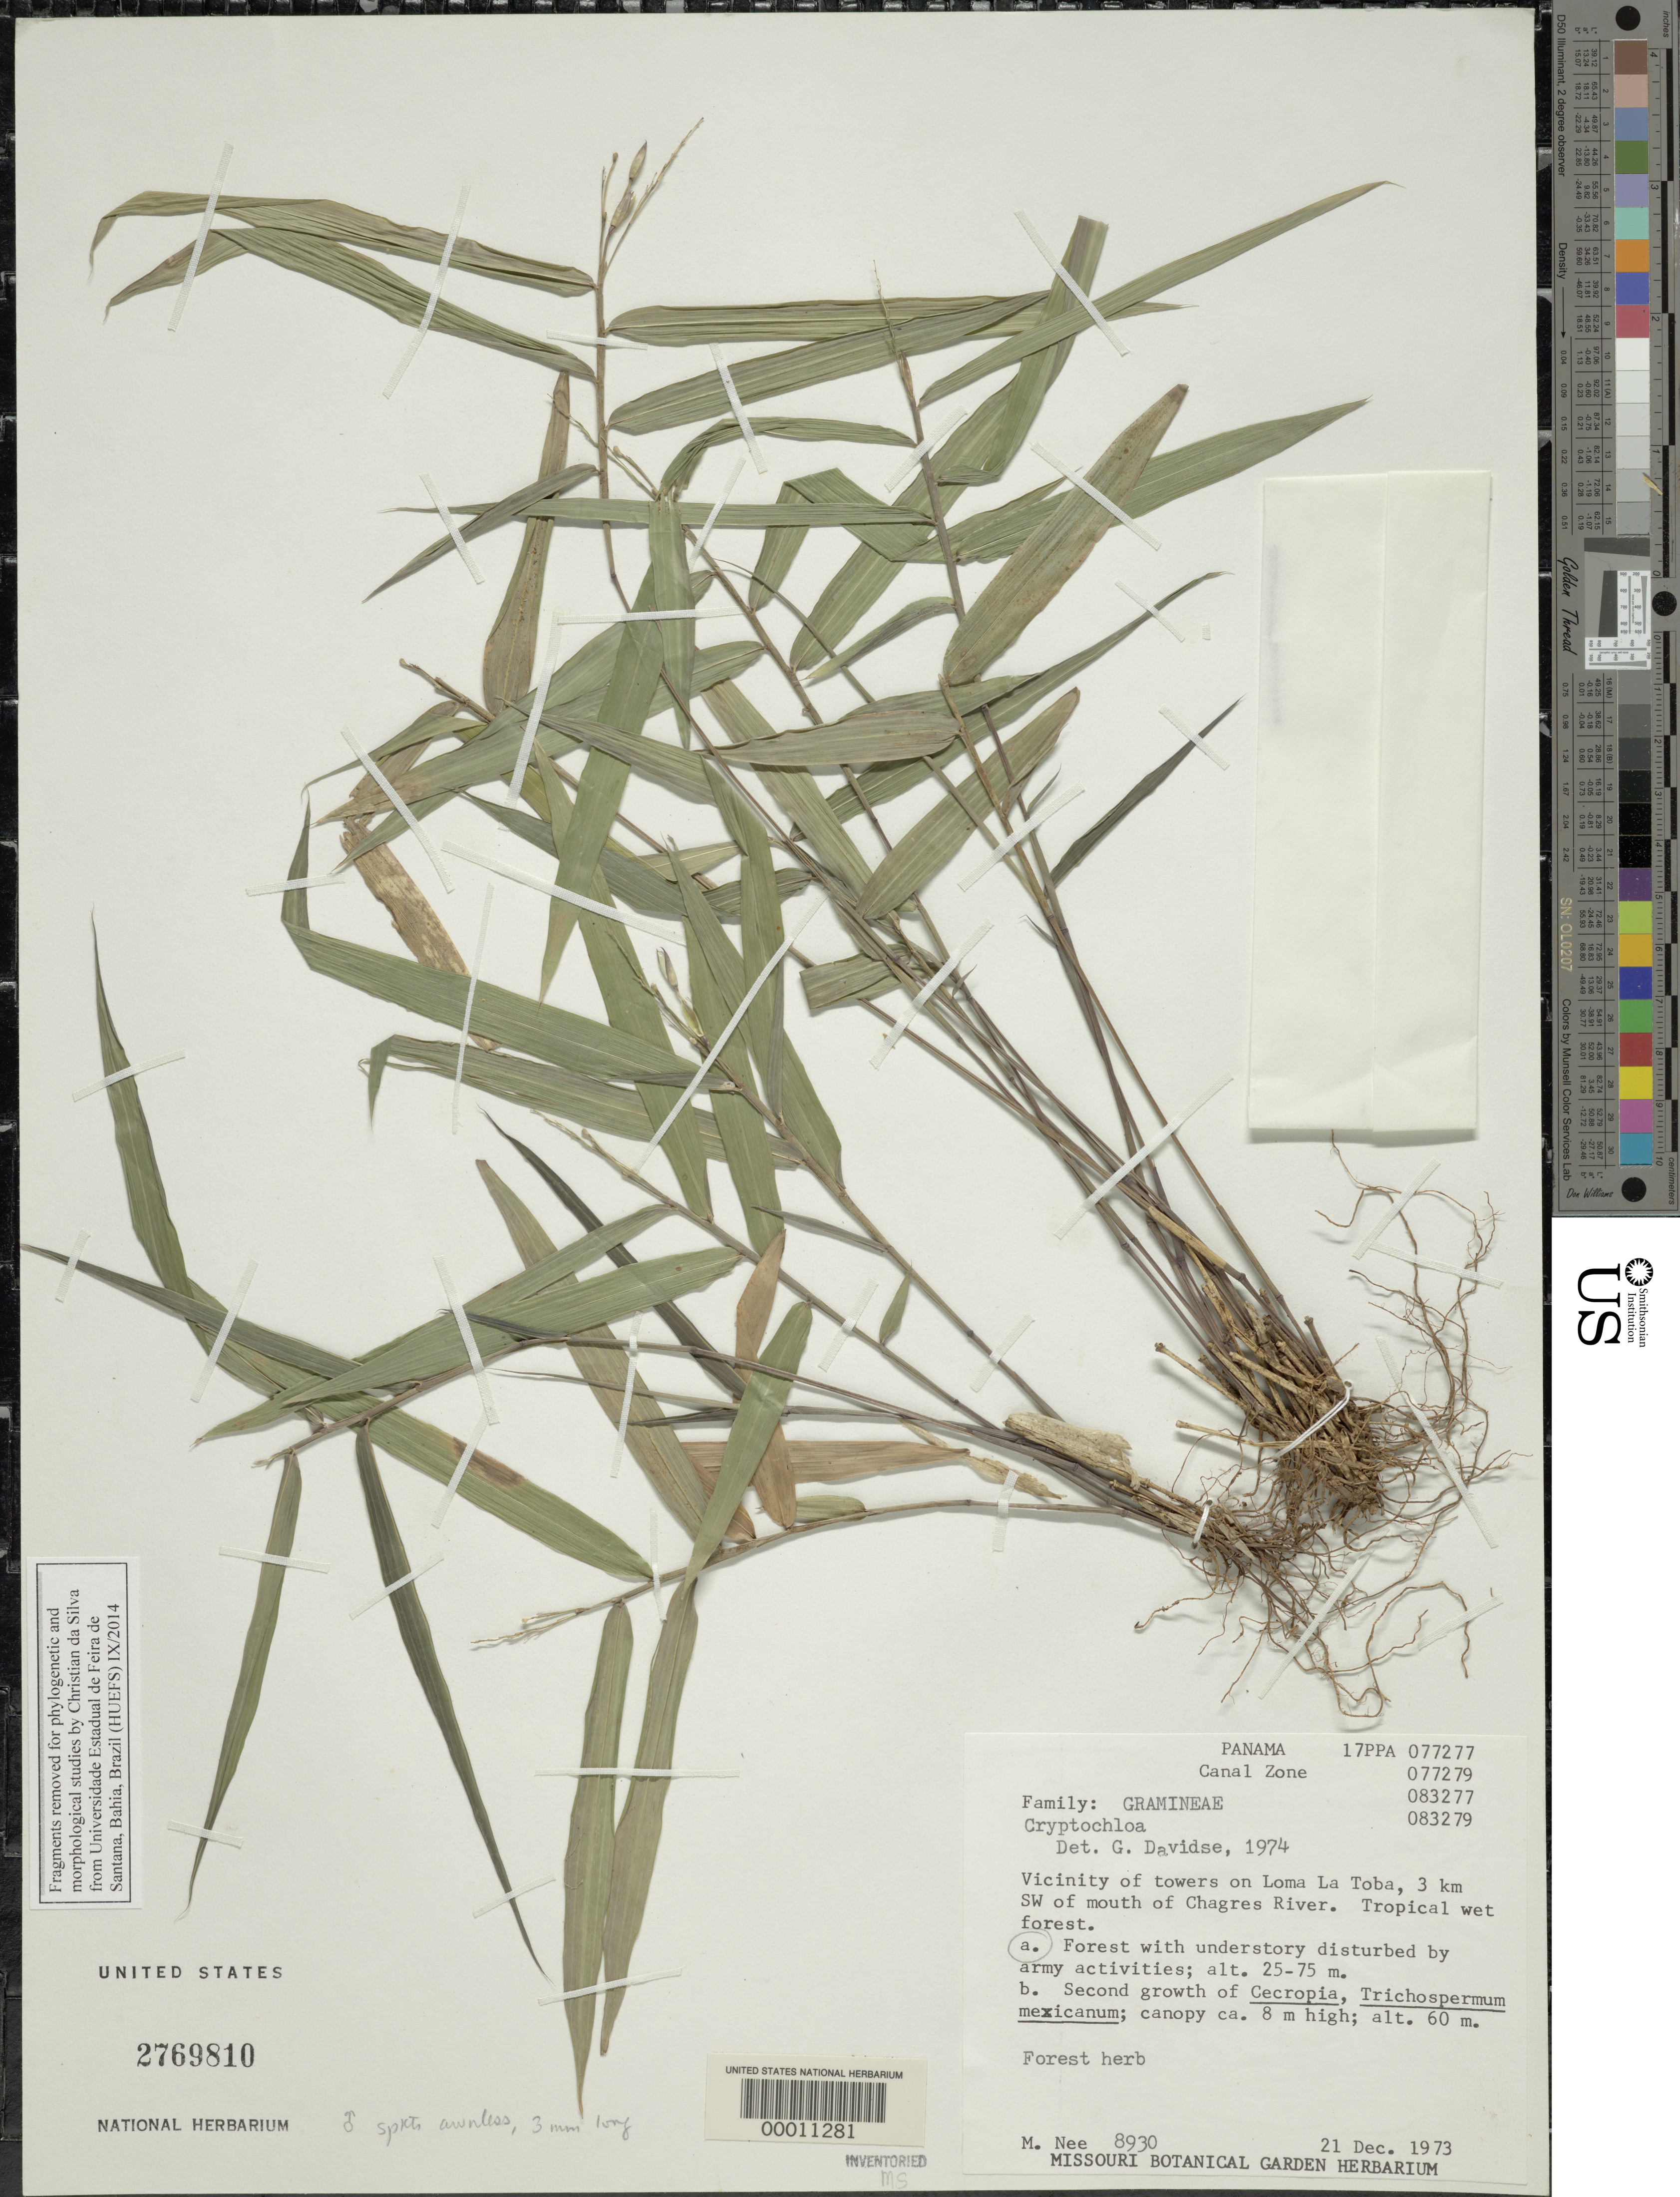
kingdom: Plantae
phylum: Tracheophyta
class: Liliopsida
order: Poales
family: Poaceae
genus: Cryptochloa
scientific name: Cryptochloa dressleri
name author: Soderstr.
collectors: M. Nee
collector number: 8930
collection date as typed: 21 Dec 1973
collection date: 1973-12-21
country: Panama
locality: Loma la Toba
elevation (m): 25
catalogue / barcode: US 2769810